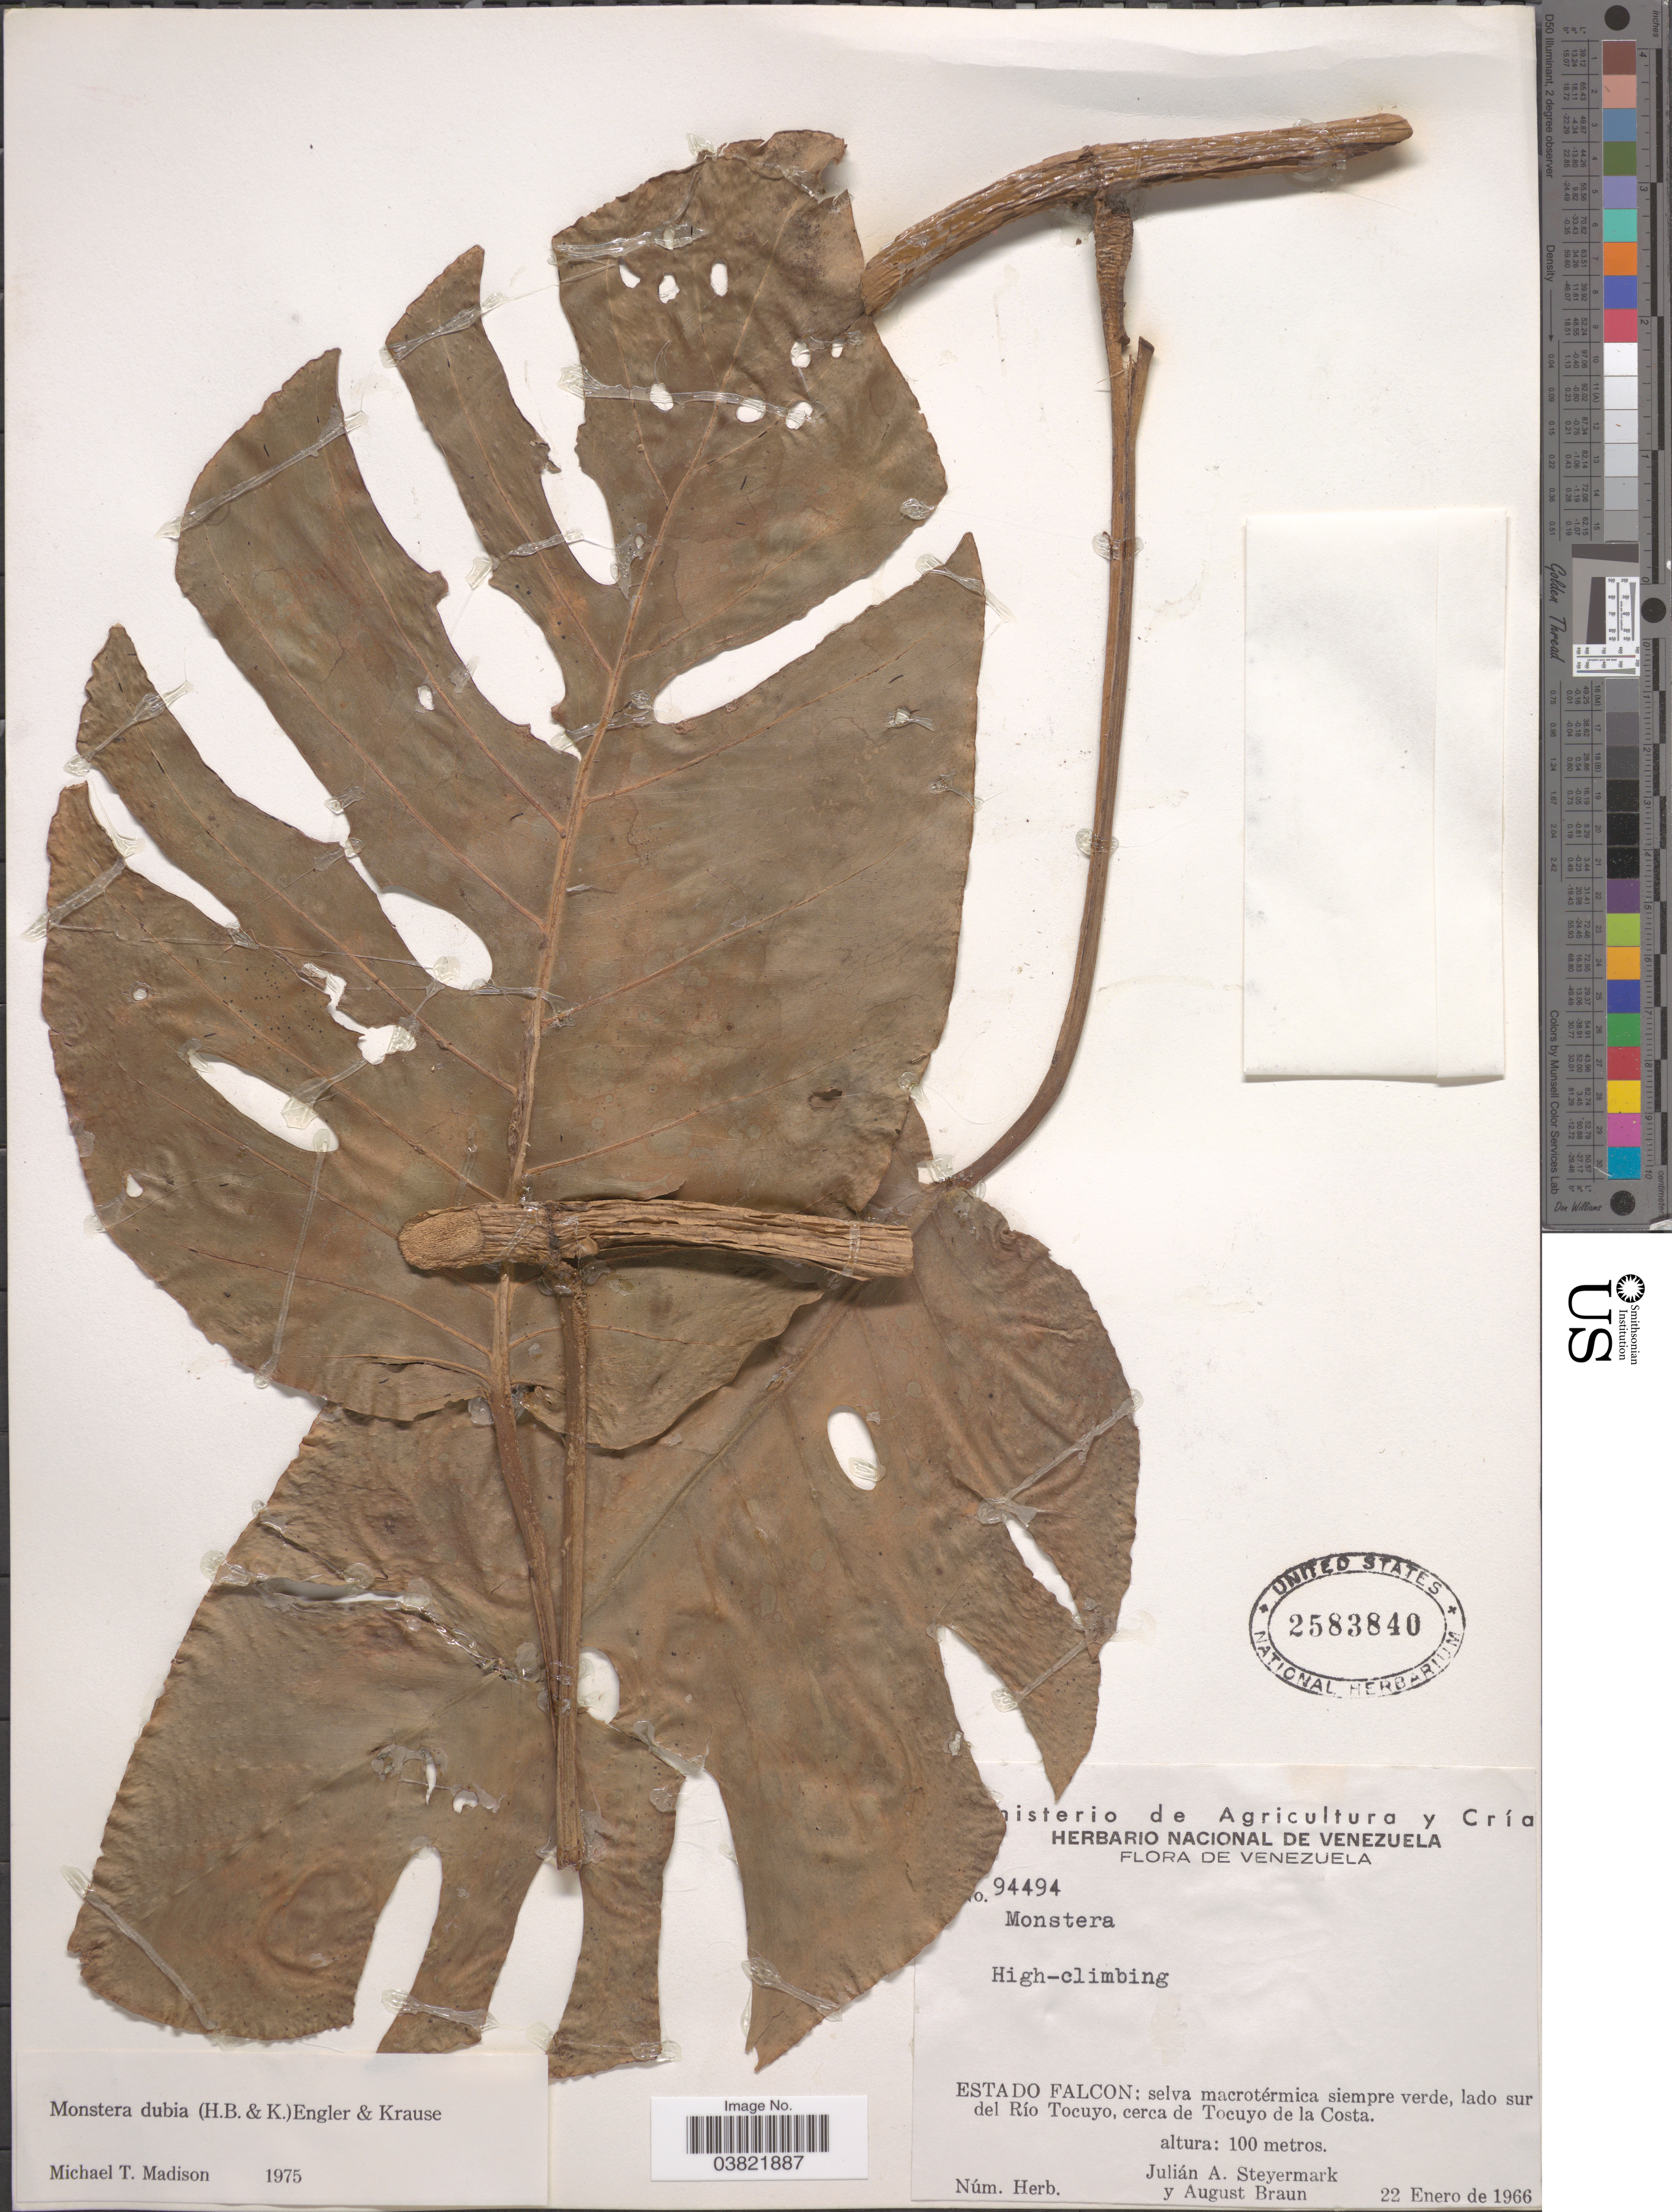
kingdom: Plantae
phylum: Tracheophyta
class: Liliopsida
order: Alismatales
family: Araceae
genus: Monstera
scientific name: Monstera dubia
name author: (Kunth) Engl. & K. Krause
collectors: J. Steyermark & A. Braun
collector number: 94494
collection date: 1966-01-22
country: Venezuela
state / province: Falcon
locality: Selva macrotérmica siempre verde, lado sur del Río Tocuyo, cerca de Tocuyo de la Costa.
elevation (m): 100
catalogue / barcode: US 2583840